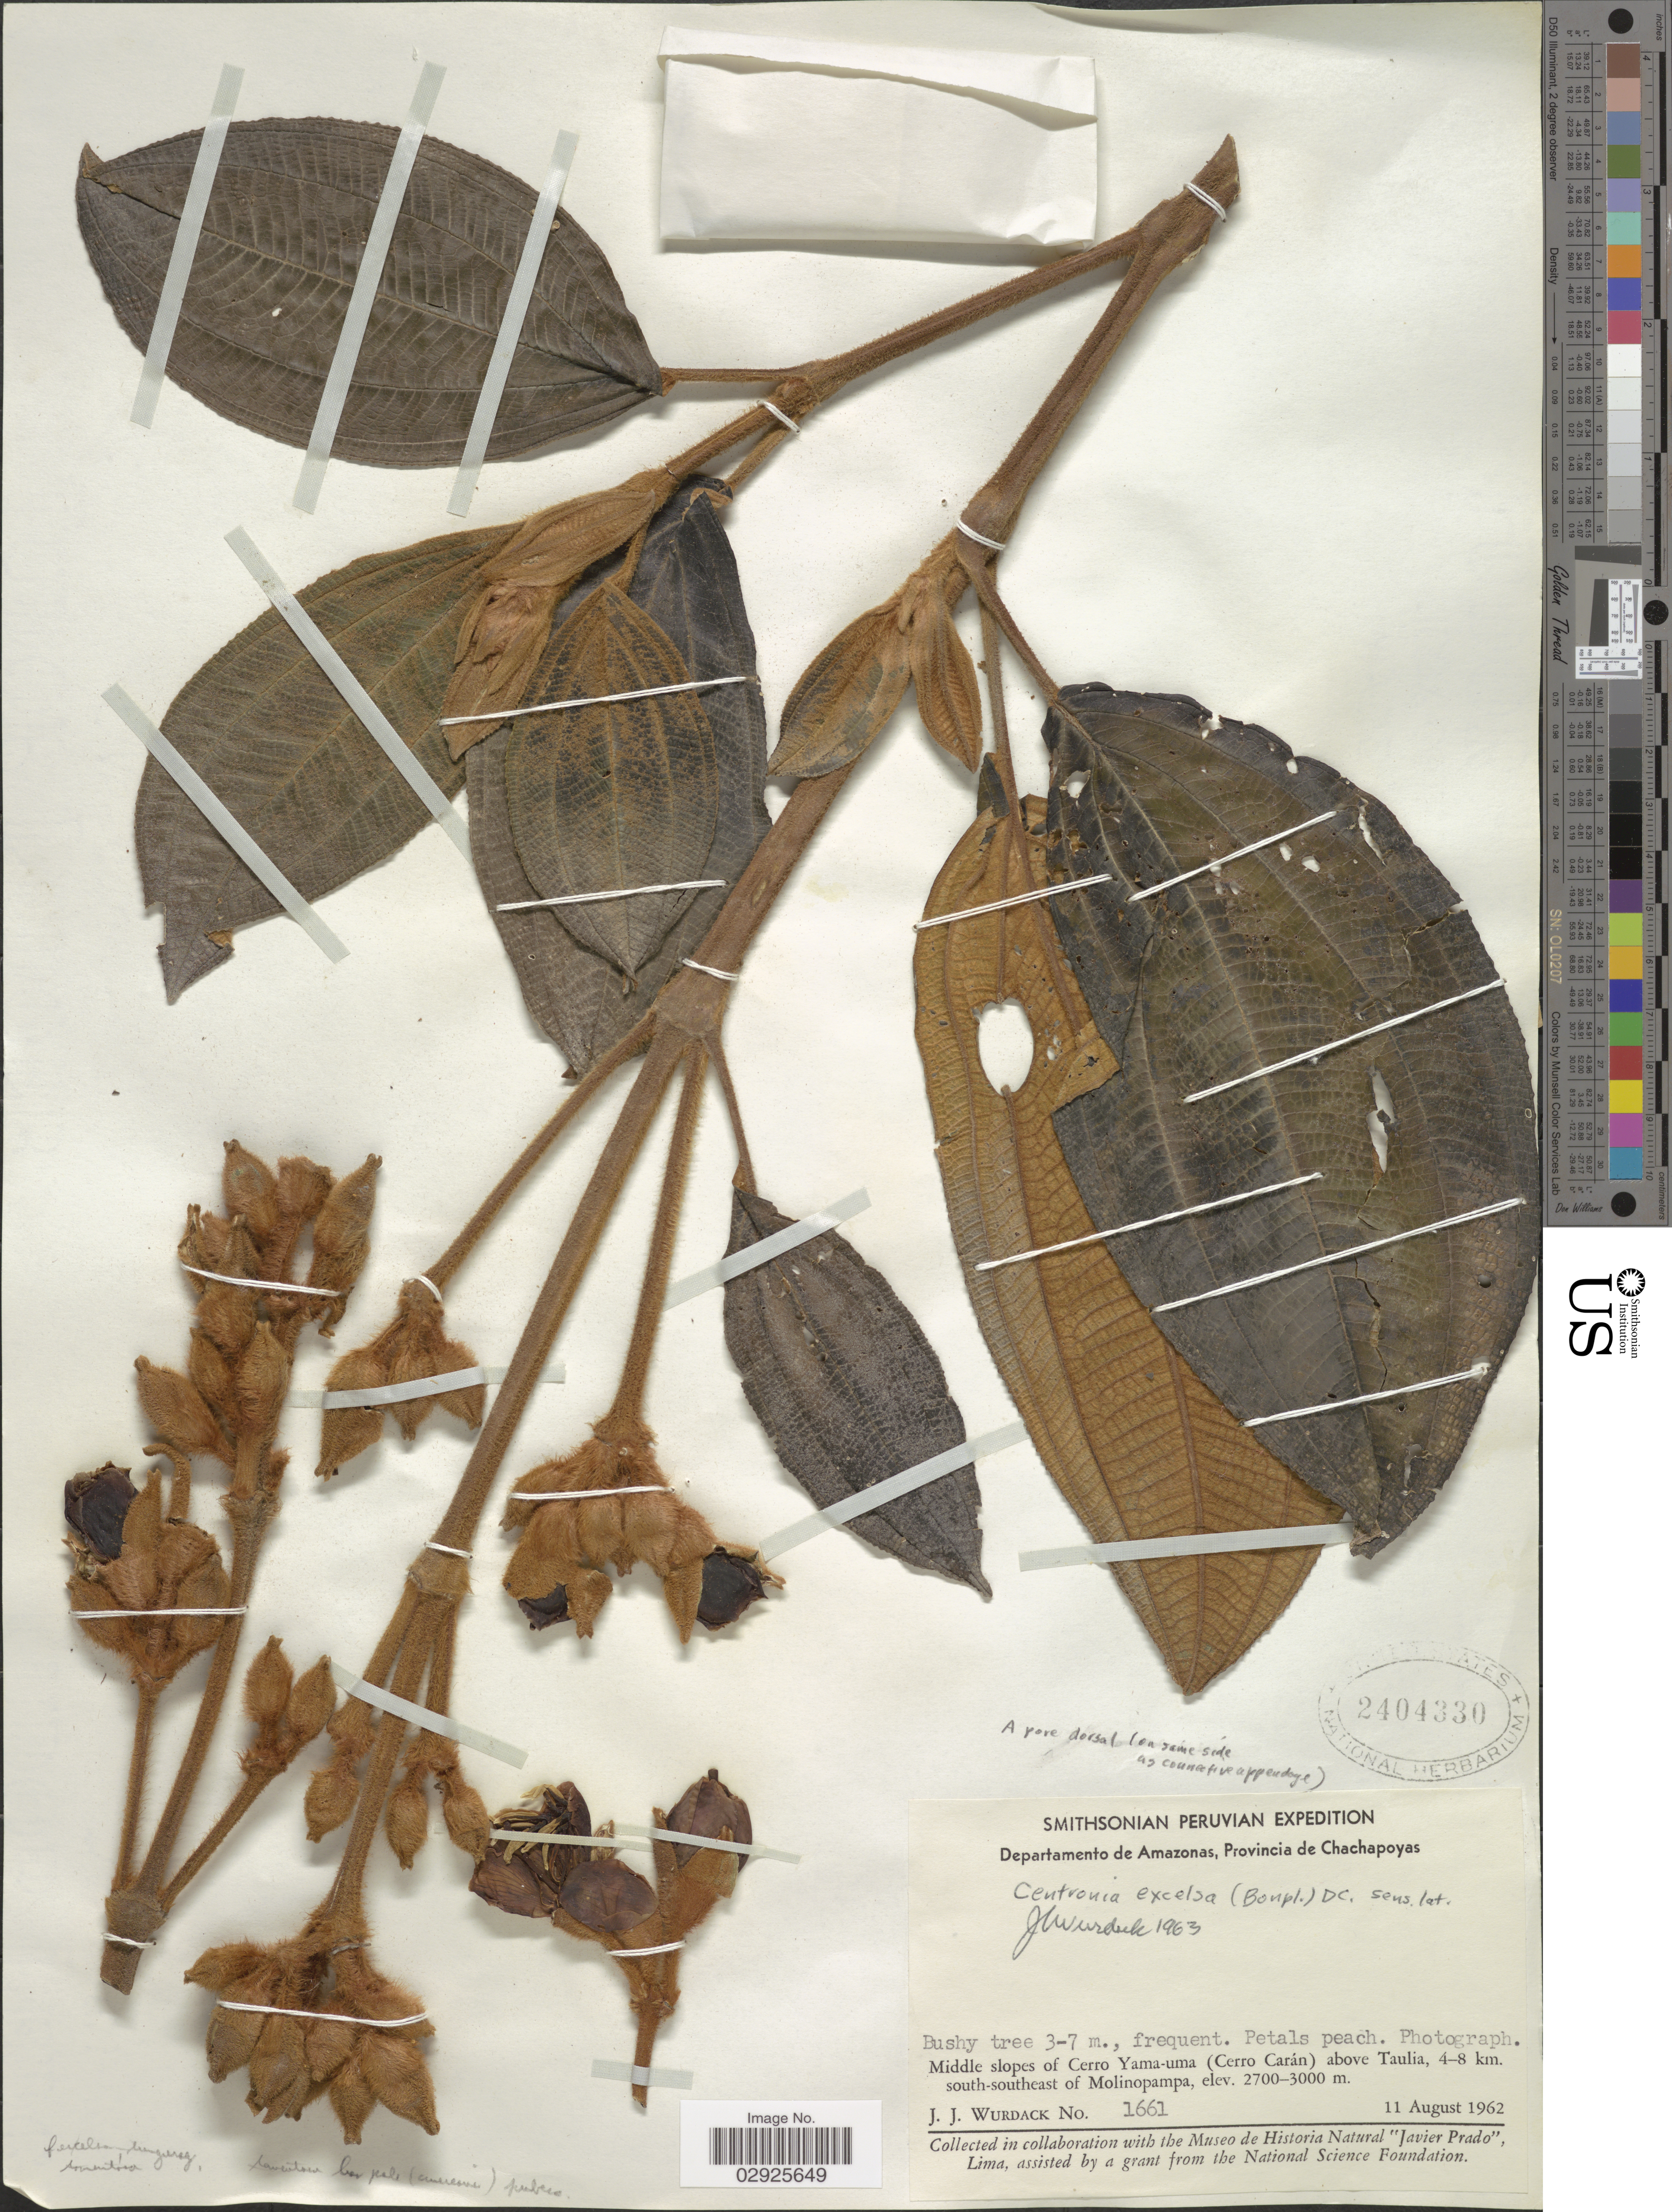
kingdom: Plantae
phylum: Tracheophyta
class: Magnoliopsida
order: Myrtales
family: Melastomataceae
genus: Meriania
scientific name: Meriania tomentosa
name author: (Cogn.) Wurdack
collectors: J. J. Wurdack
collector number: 1661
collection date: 1962-08-11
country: Peru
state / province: Amazonas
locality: Departamento de Amazonas, Provincia de Chachapoyas, Middle slopes of Cerro Yama-uma (Cerro Carán) above Taulia, 4-8 km. south-southeast of Molinopampa.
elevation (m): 2700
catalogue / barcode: US 2404330